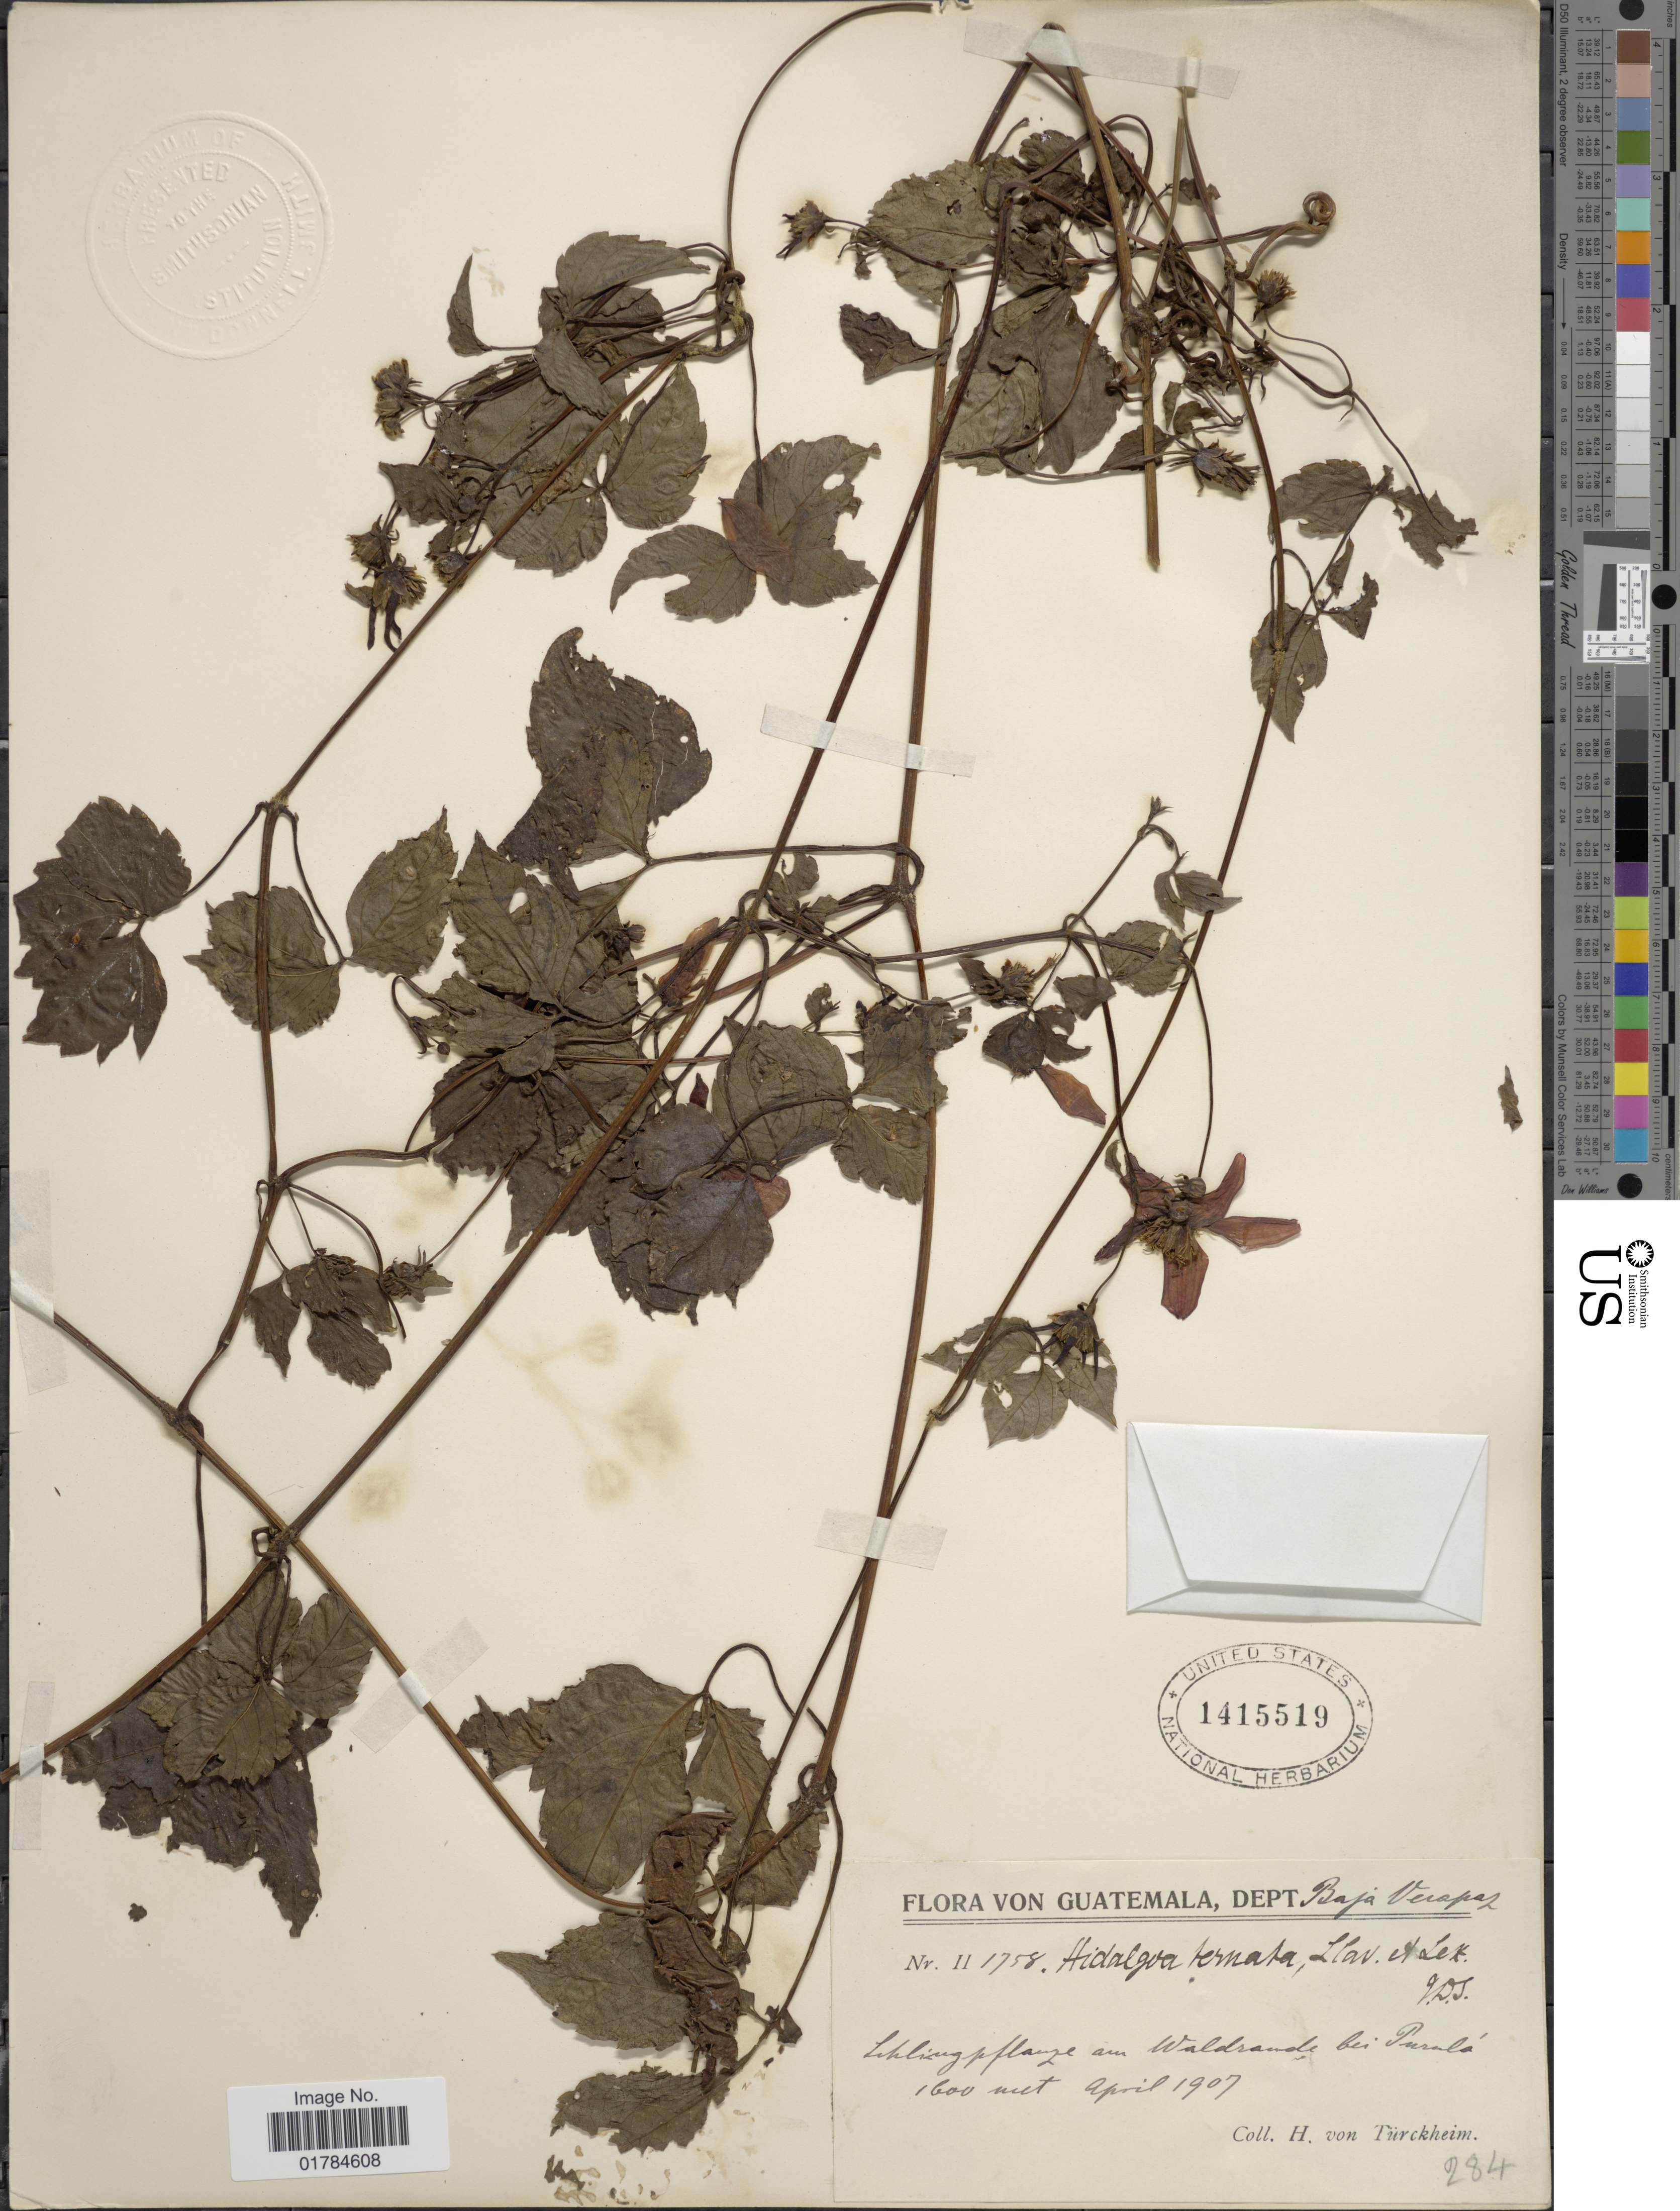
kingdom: Plantae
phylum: Tracheophyta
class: Magnoliopsida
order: Asterales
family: Asteraceae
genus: Hidalgoa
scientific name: Hidalgoa ternata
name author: La Llave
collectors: H. von Türckheim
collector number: II1758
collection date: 1907-04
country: Guatemala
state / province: Baja Verapaz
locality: Schlingpflanze am waldrande bei Purulá [climbing plant on the edge of the forest at Purulhá]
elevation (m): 1600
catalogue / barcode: US 1415519